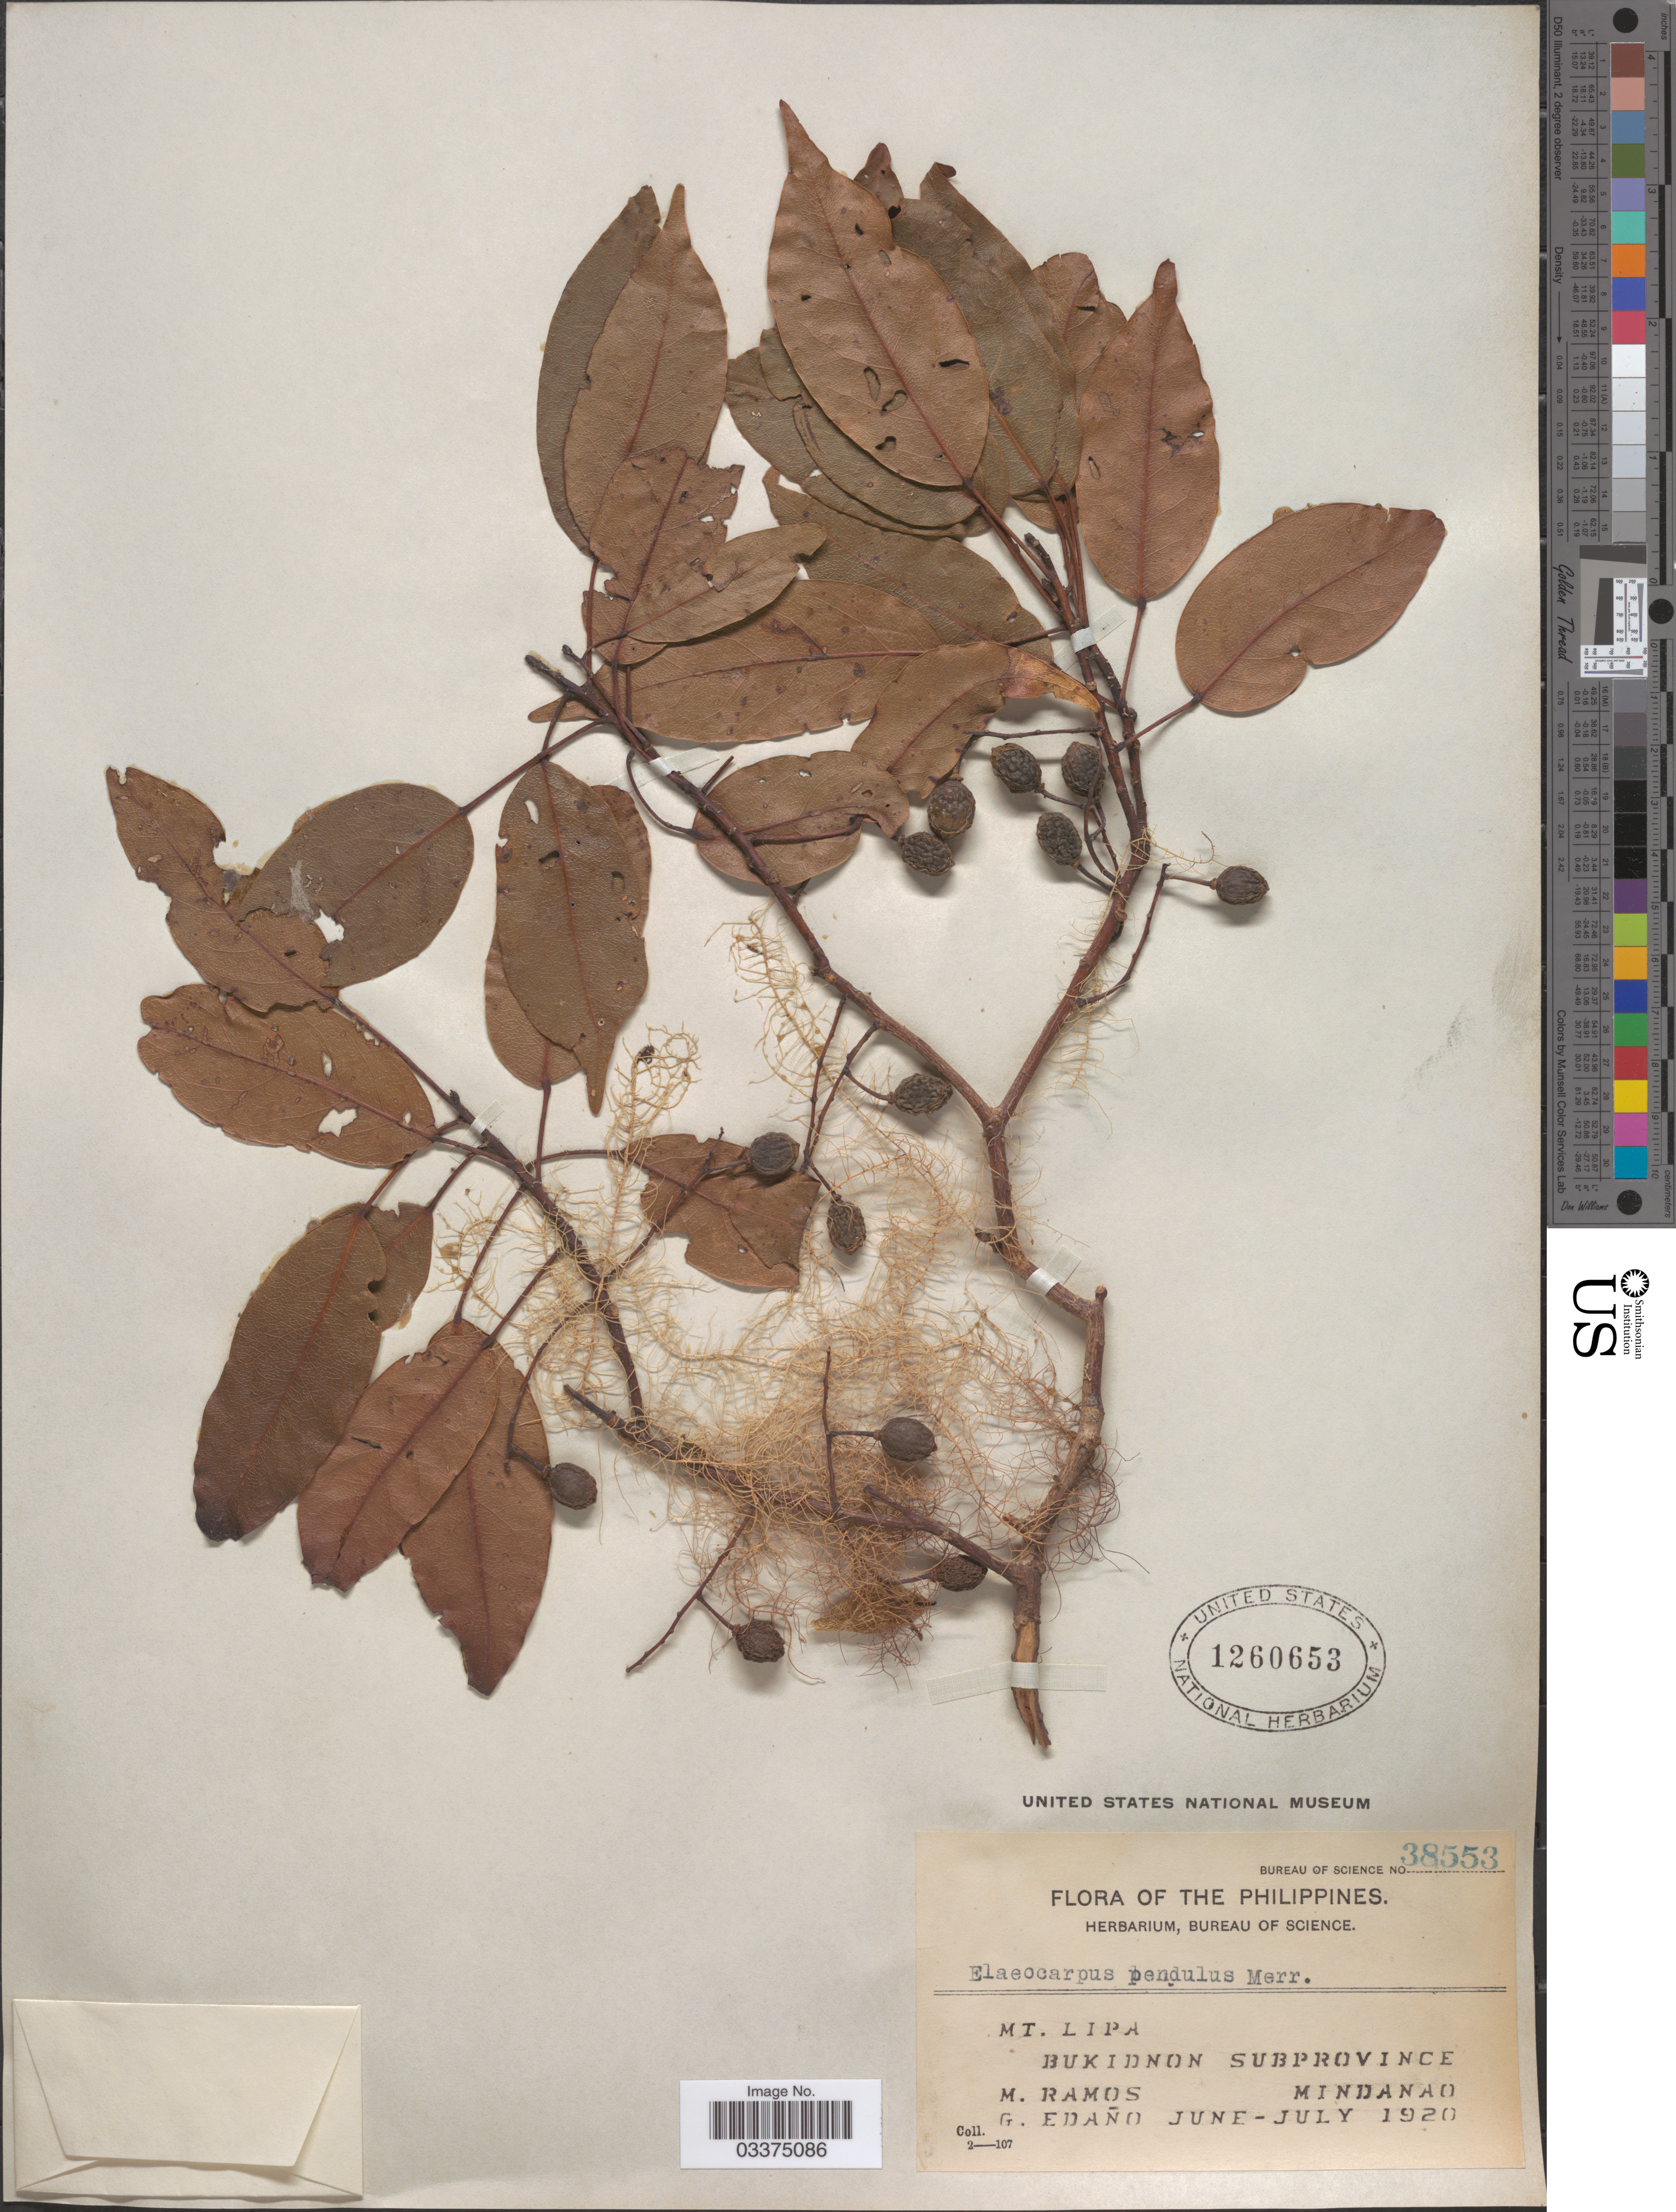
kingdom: Plantae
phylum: Tracheophyta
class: Magnoliopsida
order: Oxalidales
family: Elaeocarpaceae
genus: Elaeocarpus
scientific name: Elaeocarpus pendulus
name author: Merr.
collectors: M. Ramos & G. Edaño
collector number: Bureau of Science 38553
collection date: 1920-06/1920-07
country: Philippines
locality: Mt. Lipa, Bukidnon Subprovince, Mindanao.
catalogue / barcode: US 1260653